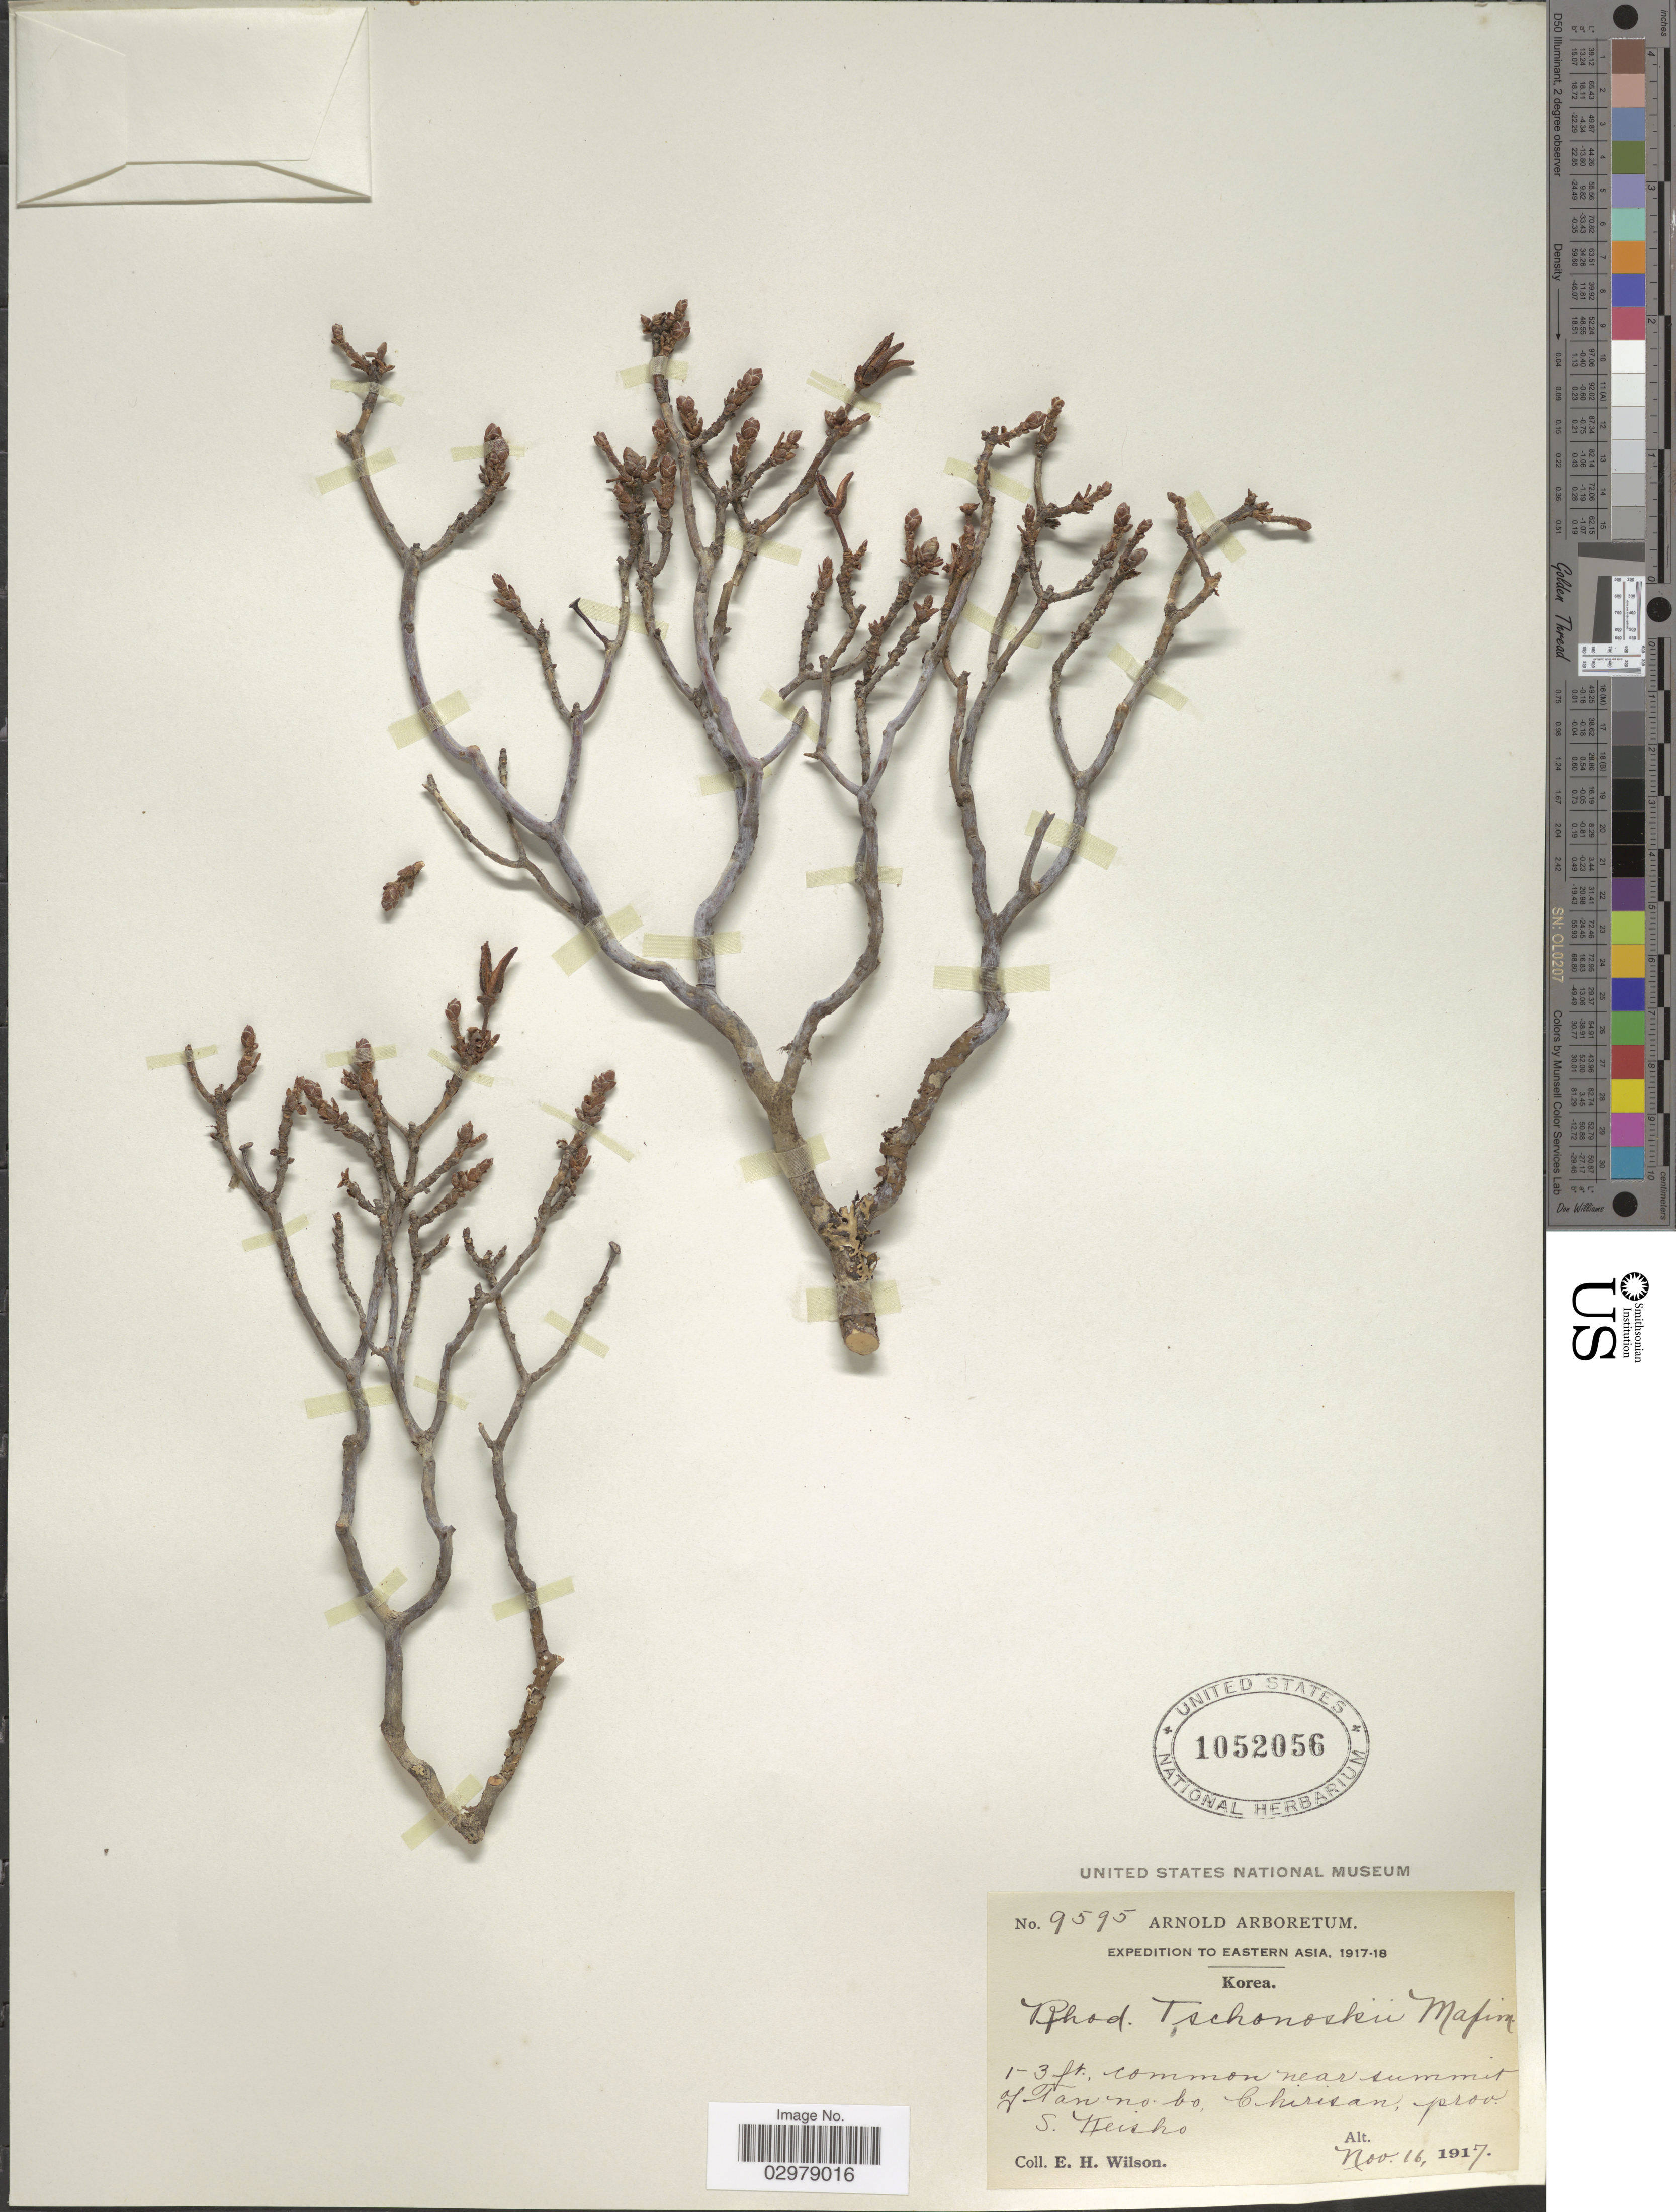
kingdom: Plantae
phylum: Tracheophyta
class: Magnoliopsida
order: Ericales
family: Ericaceae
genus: Rhododendron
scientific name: Rhododendron tschonoskii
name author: Maxim.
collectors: E. Wilson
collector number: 9595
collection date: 1917-11-16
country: South Korea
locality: Common near summit of Tan - no - bo, Chirisan prov. S. Keisho.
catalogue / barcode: US 1052056